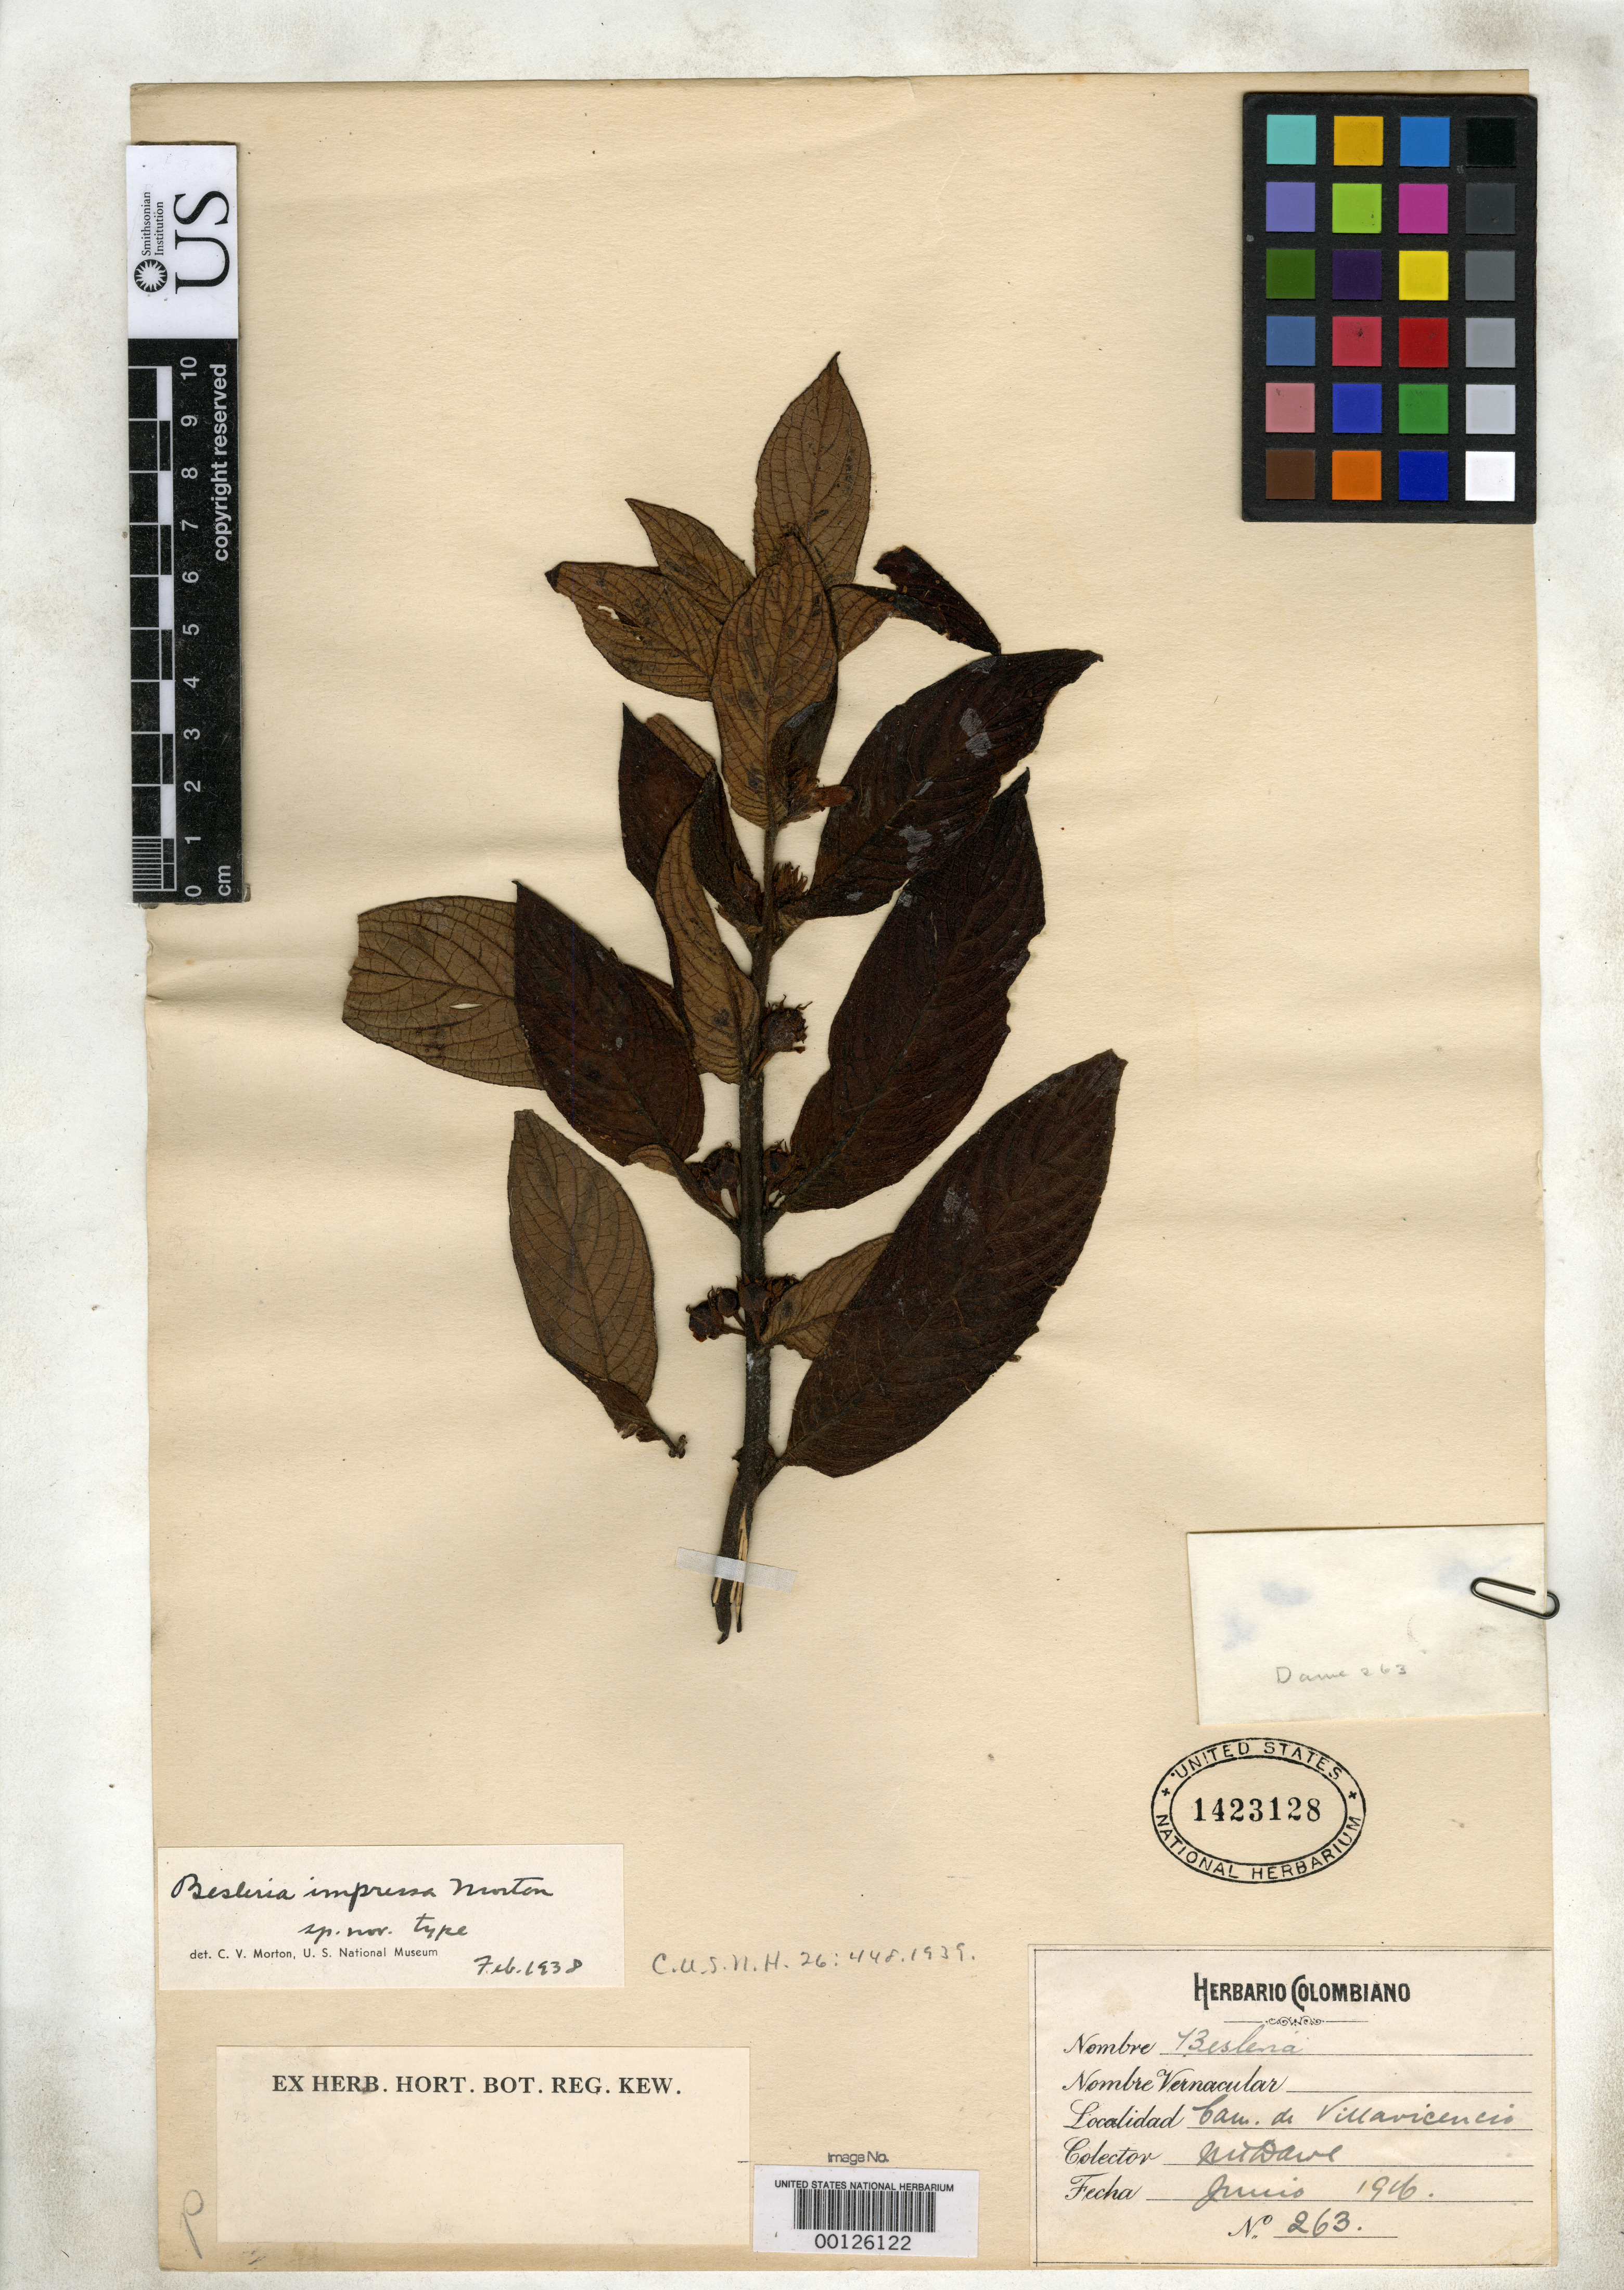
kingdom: Plantae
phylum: Tracheophyta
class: Magnoliopsida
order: Lamiales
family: Gesneriaceae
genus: Besleria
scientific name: Besleria impressa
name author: C.V. Morton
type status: Holotype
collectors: M. T. Dawe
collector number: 263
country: Colombia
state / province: Meta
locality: Villa Vicencia.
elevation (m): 2500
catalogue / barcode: US 1423128